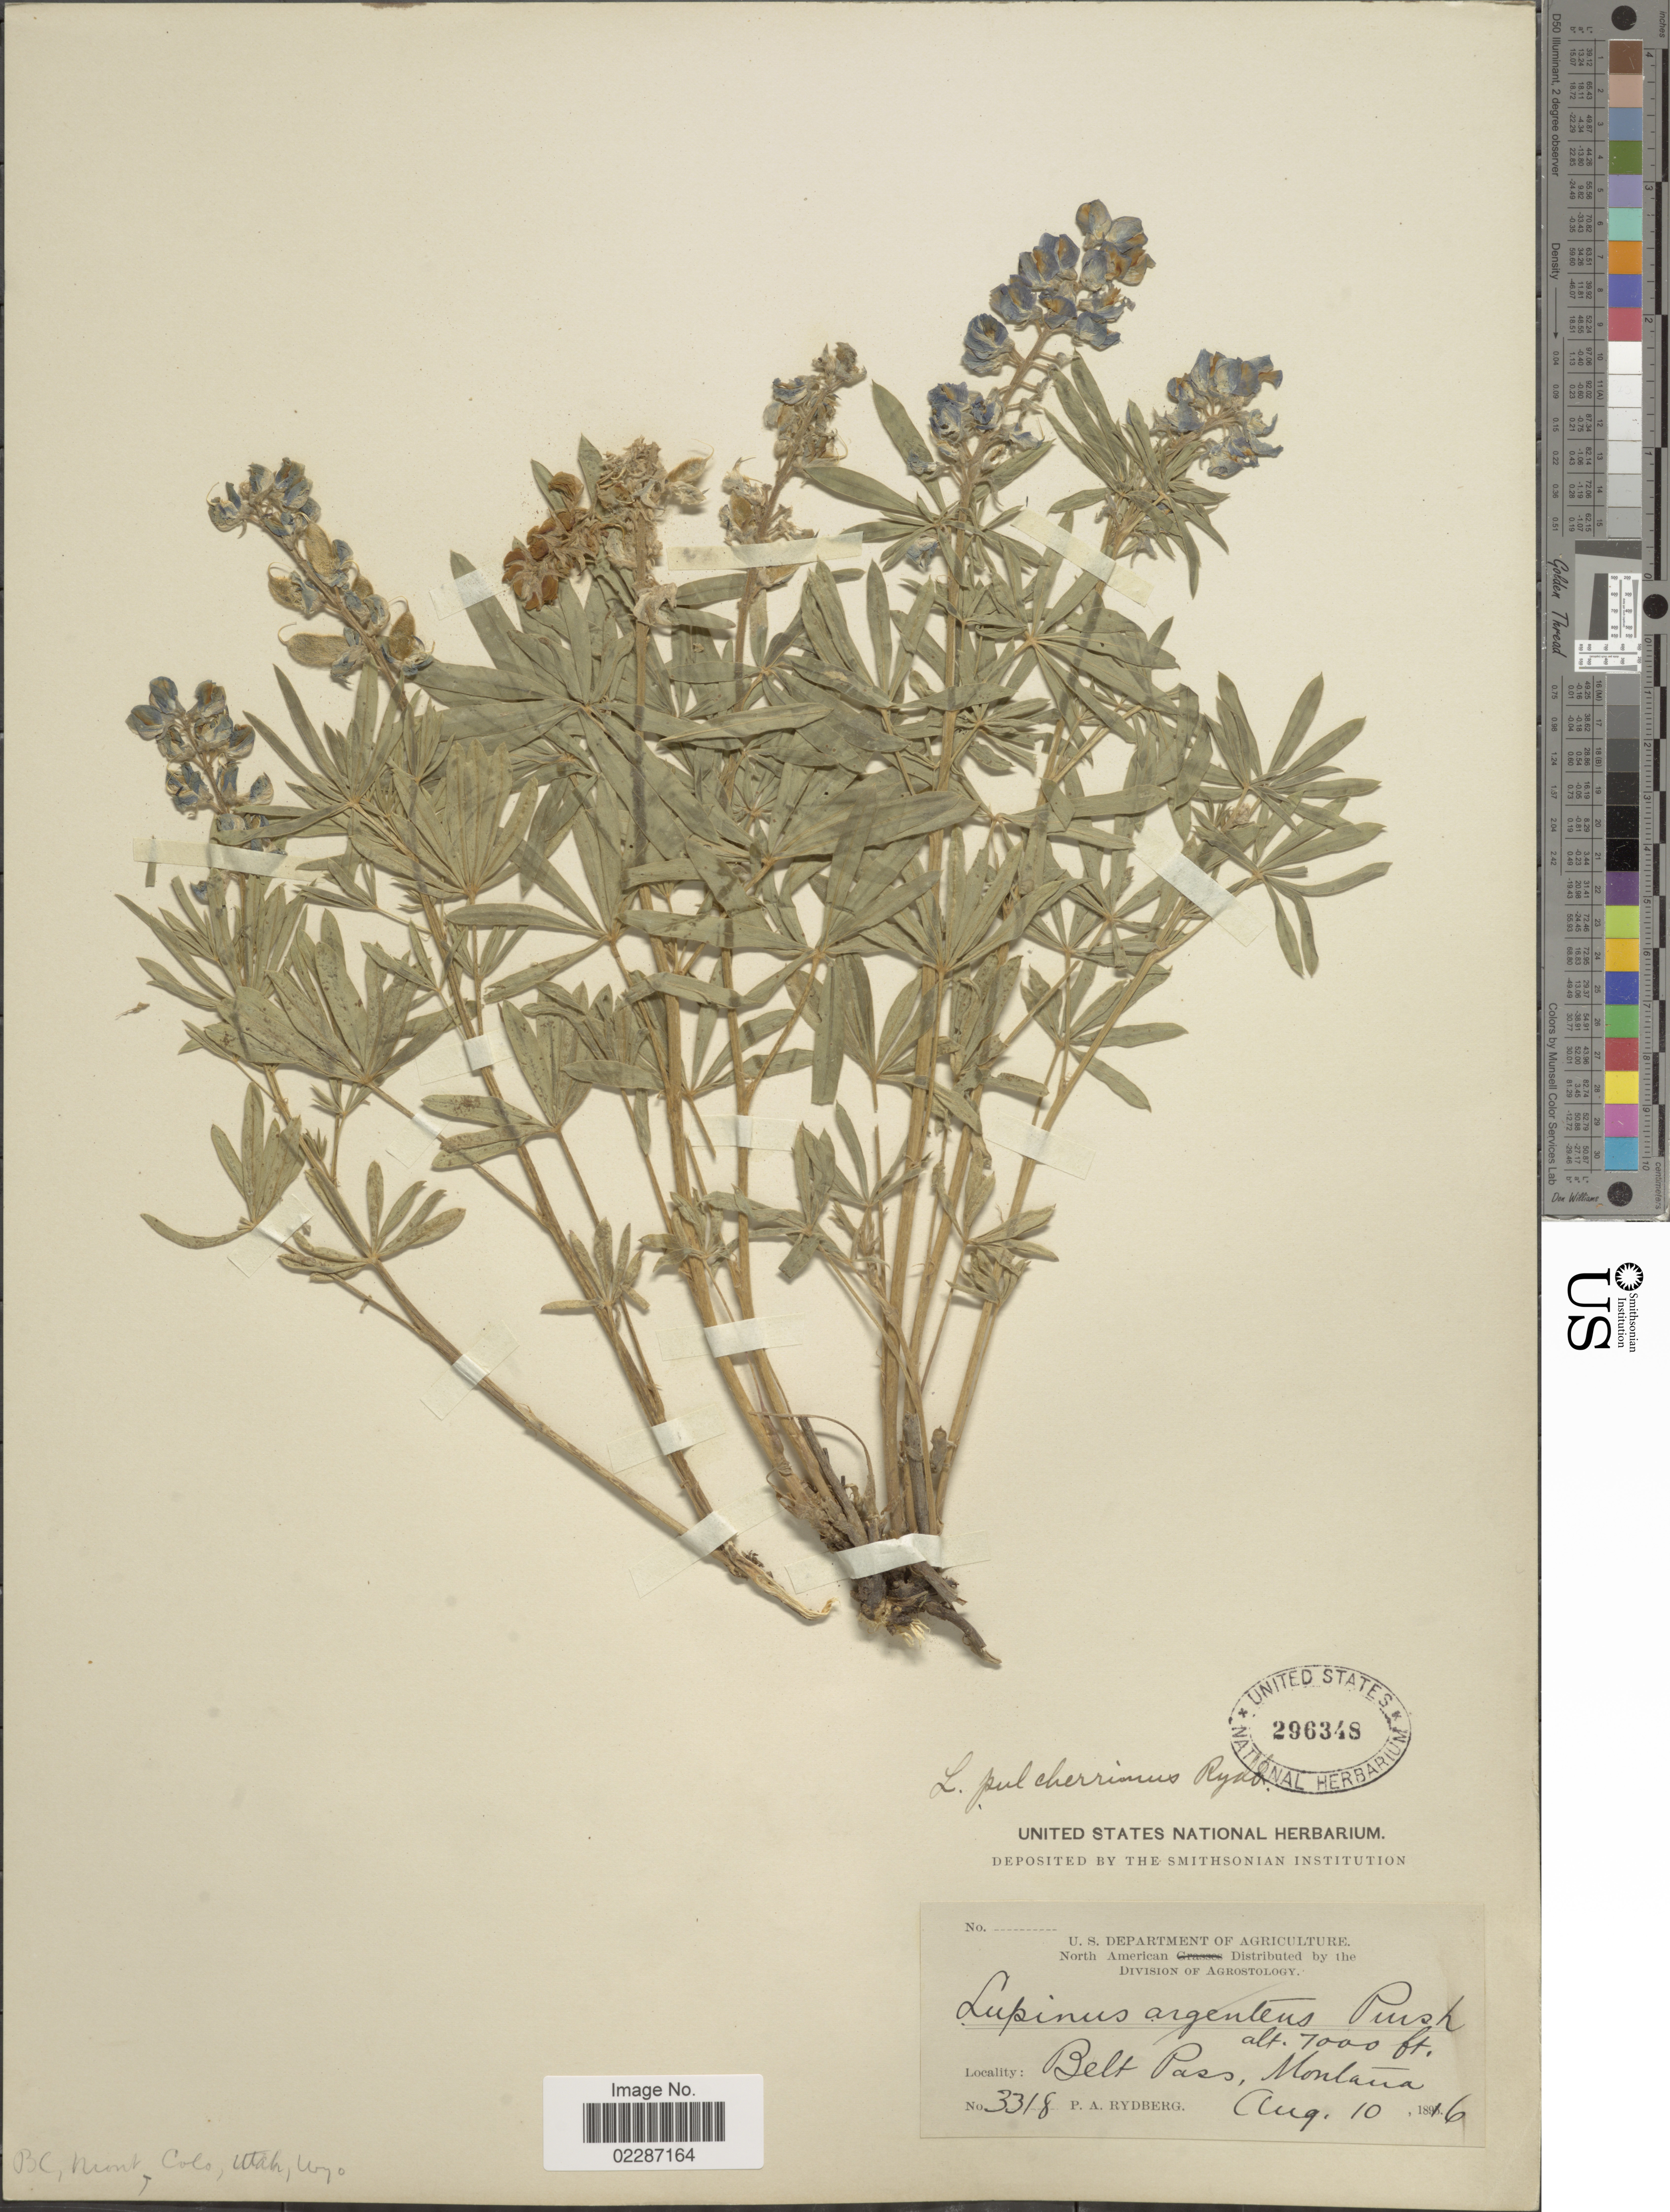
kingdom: Plantae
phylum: Tracheophyta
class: Magnoliopsida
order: Fabales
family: Fabaceae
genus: Lupinus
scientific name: Lupinus pulcherrimus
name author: Rydb.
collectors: P. A. Rydberg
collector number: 3318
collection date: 1816-08-10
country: United States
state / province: Montana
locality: Belt Pass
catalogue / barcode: US 296348